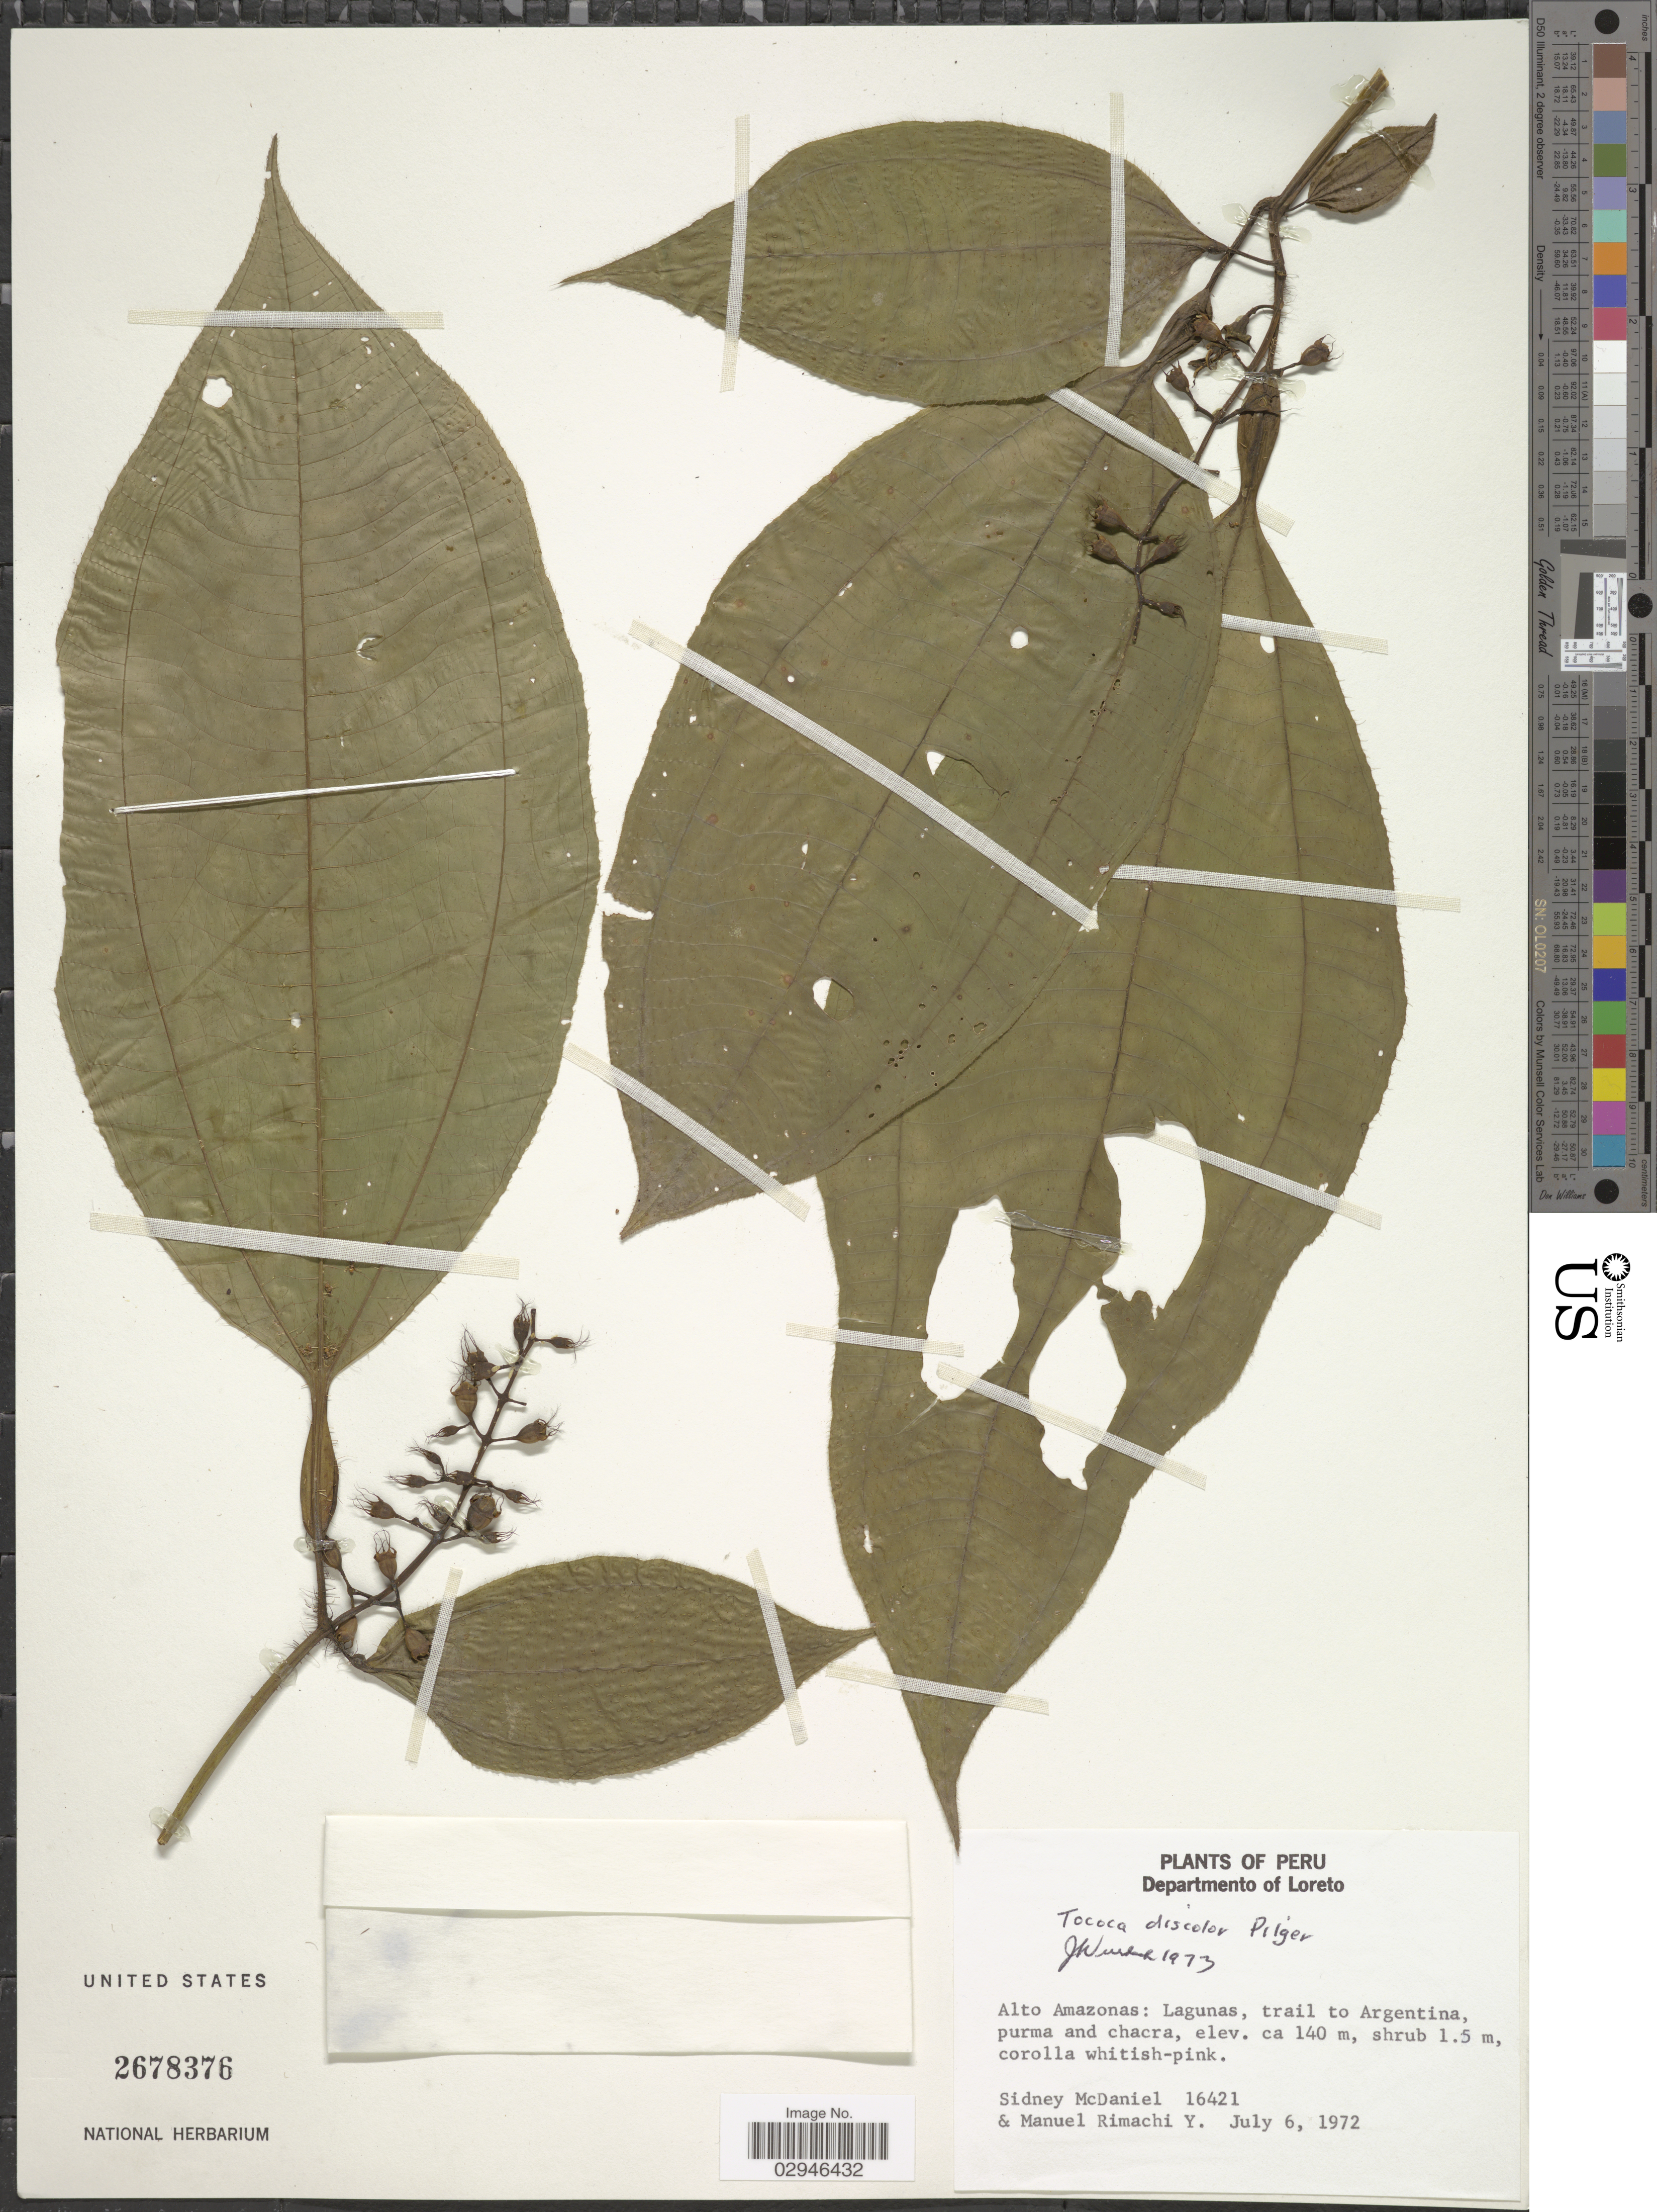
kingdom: Plantae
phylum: Tracheophyta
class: Magnoliopsida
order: Myrtales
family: Melastomataceae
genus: Tococa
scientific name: Tococa discolor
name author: Pilg.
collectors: S. McDaniel & M. Rimachi Y.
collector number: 16421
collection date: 1972-07-06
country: Peru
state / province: Loreto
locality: Departmento of Loreto, Alto Amazonas: Lagunas, trail to Argentina, purma and chacra.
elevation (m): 140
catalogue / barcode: US 2678376